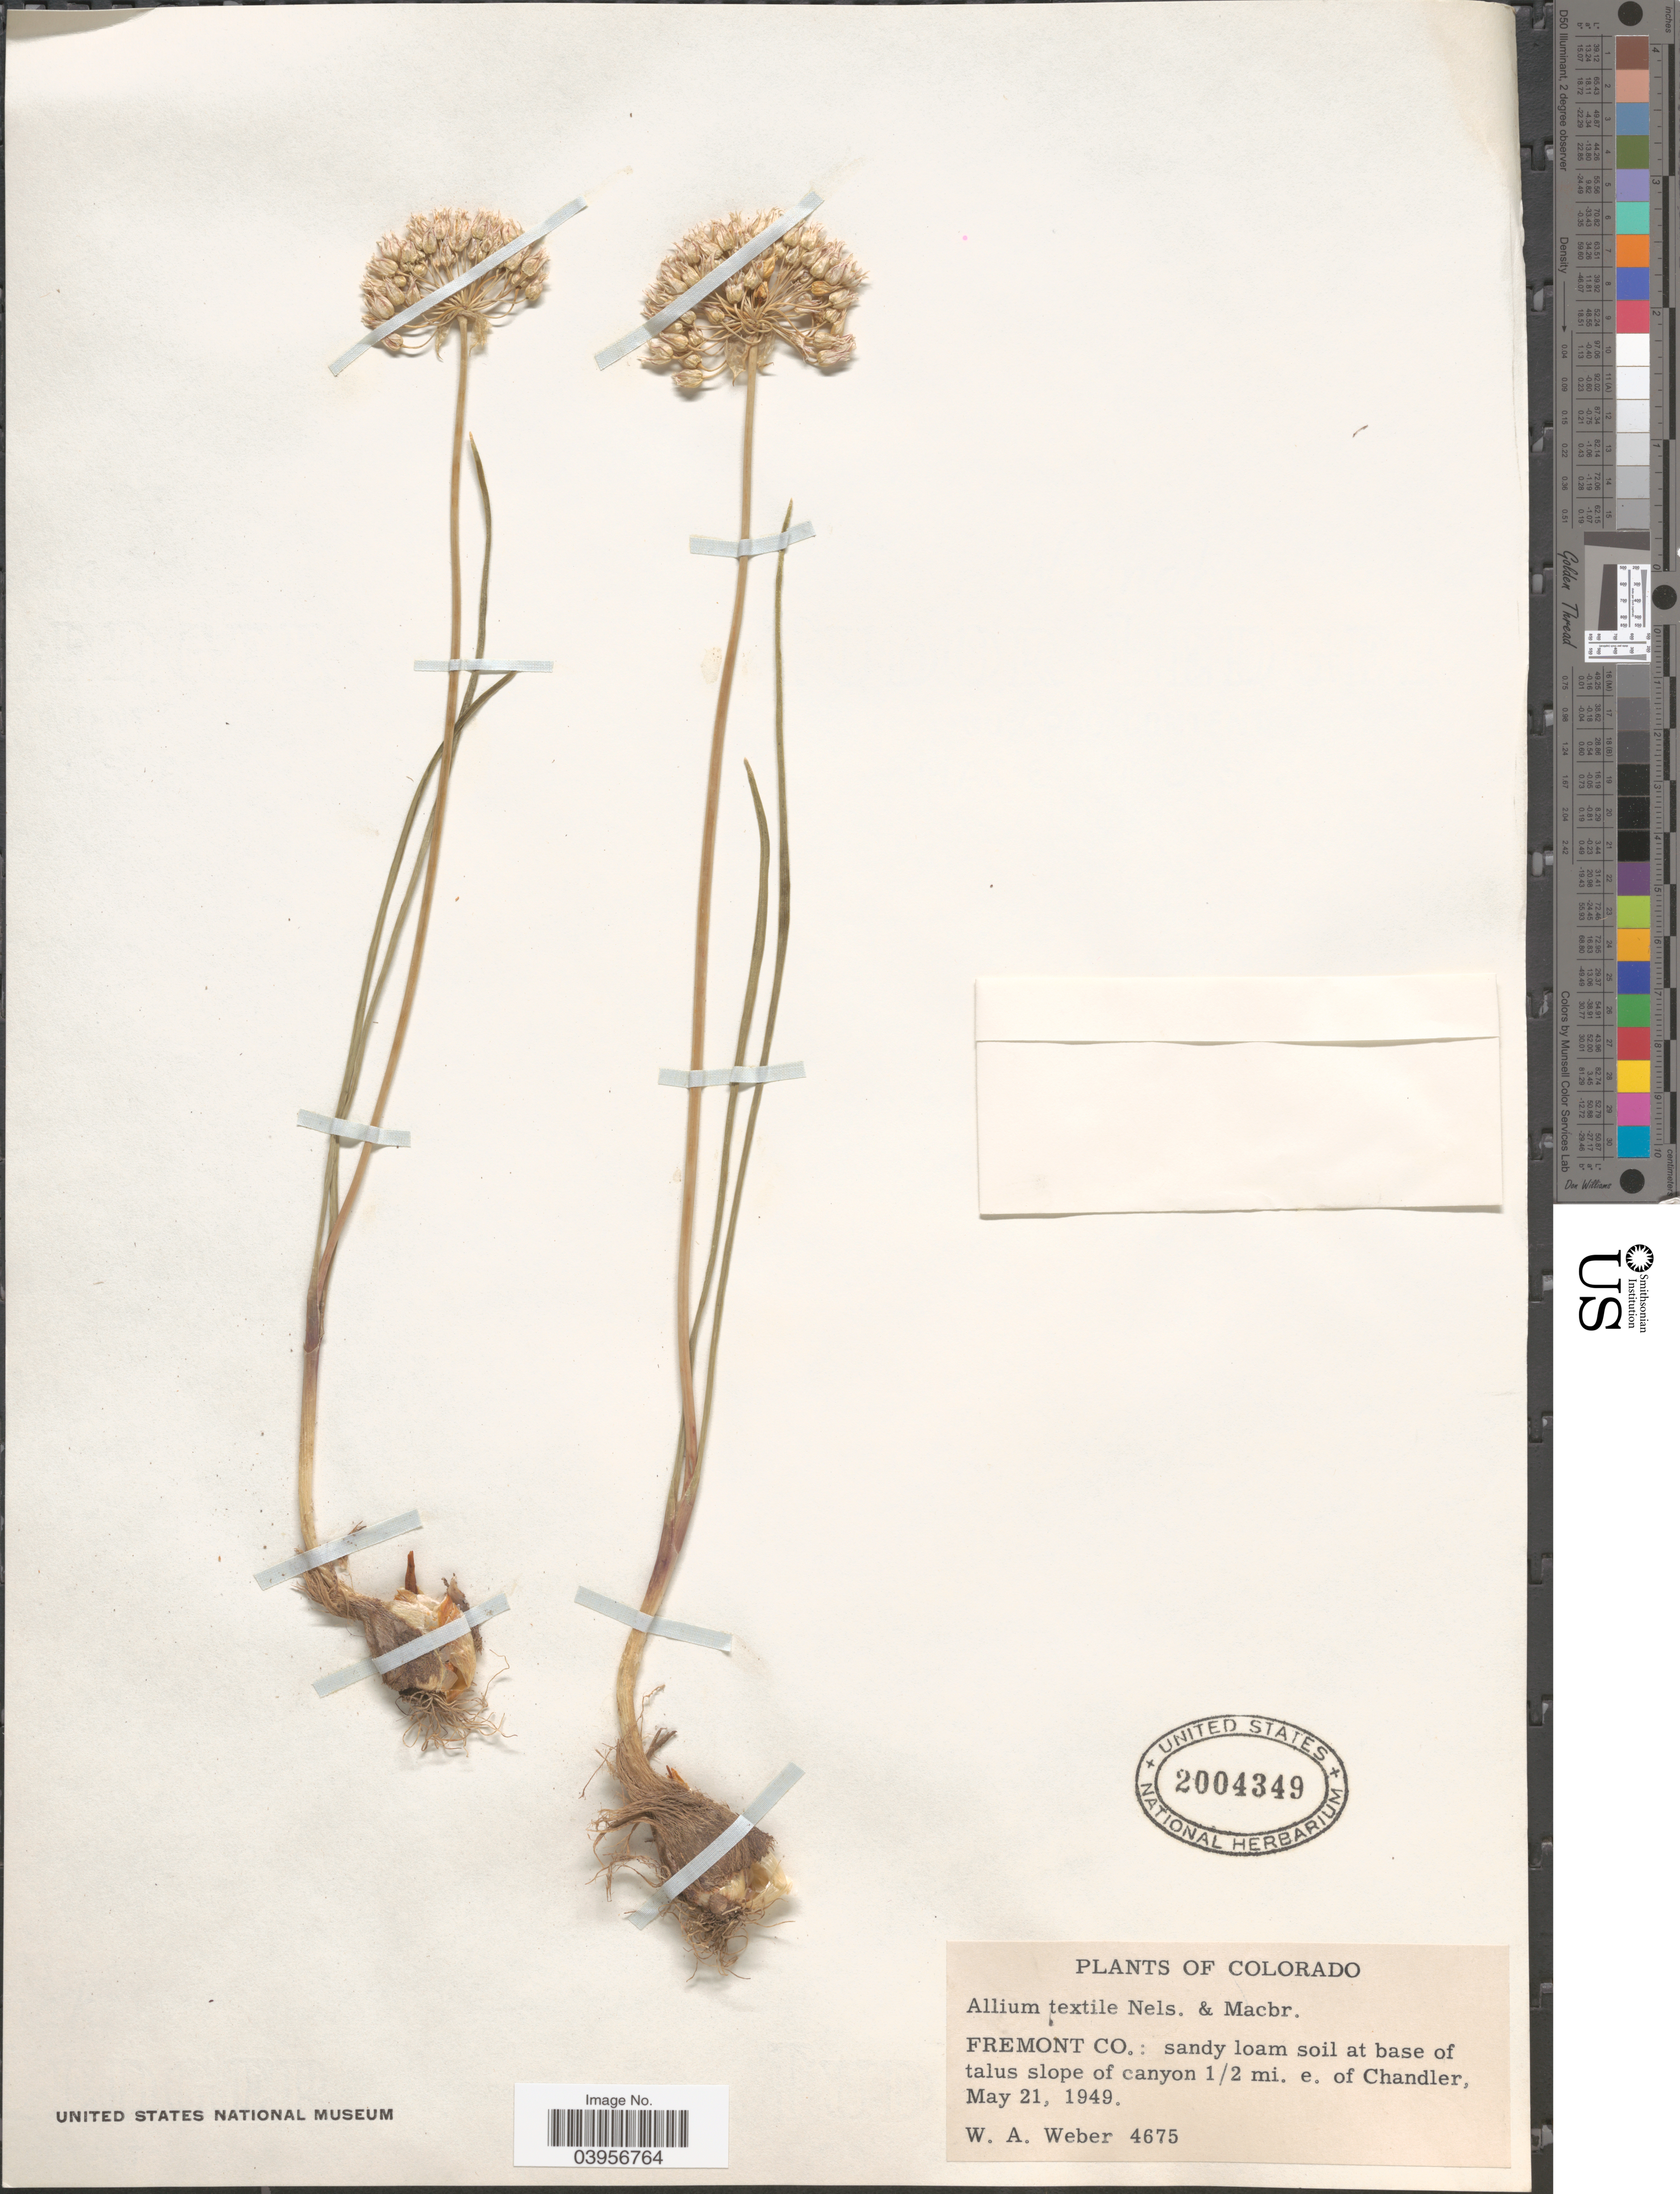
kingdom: Plantae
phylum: Tracheophyta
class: Liliopsida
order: Asparagales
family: Amaryllidaceae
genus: Allium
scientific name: Allium textile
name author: A. Nelson & J.F. Macbr.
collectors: W. A. Weber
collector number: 4675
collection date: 1949-05-21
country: United States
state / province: Colorado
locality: Fremont Co.: sandy loam soil at base of talus slope of canyon ½ mi. e. of Chandler.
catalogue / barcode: US 2004349